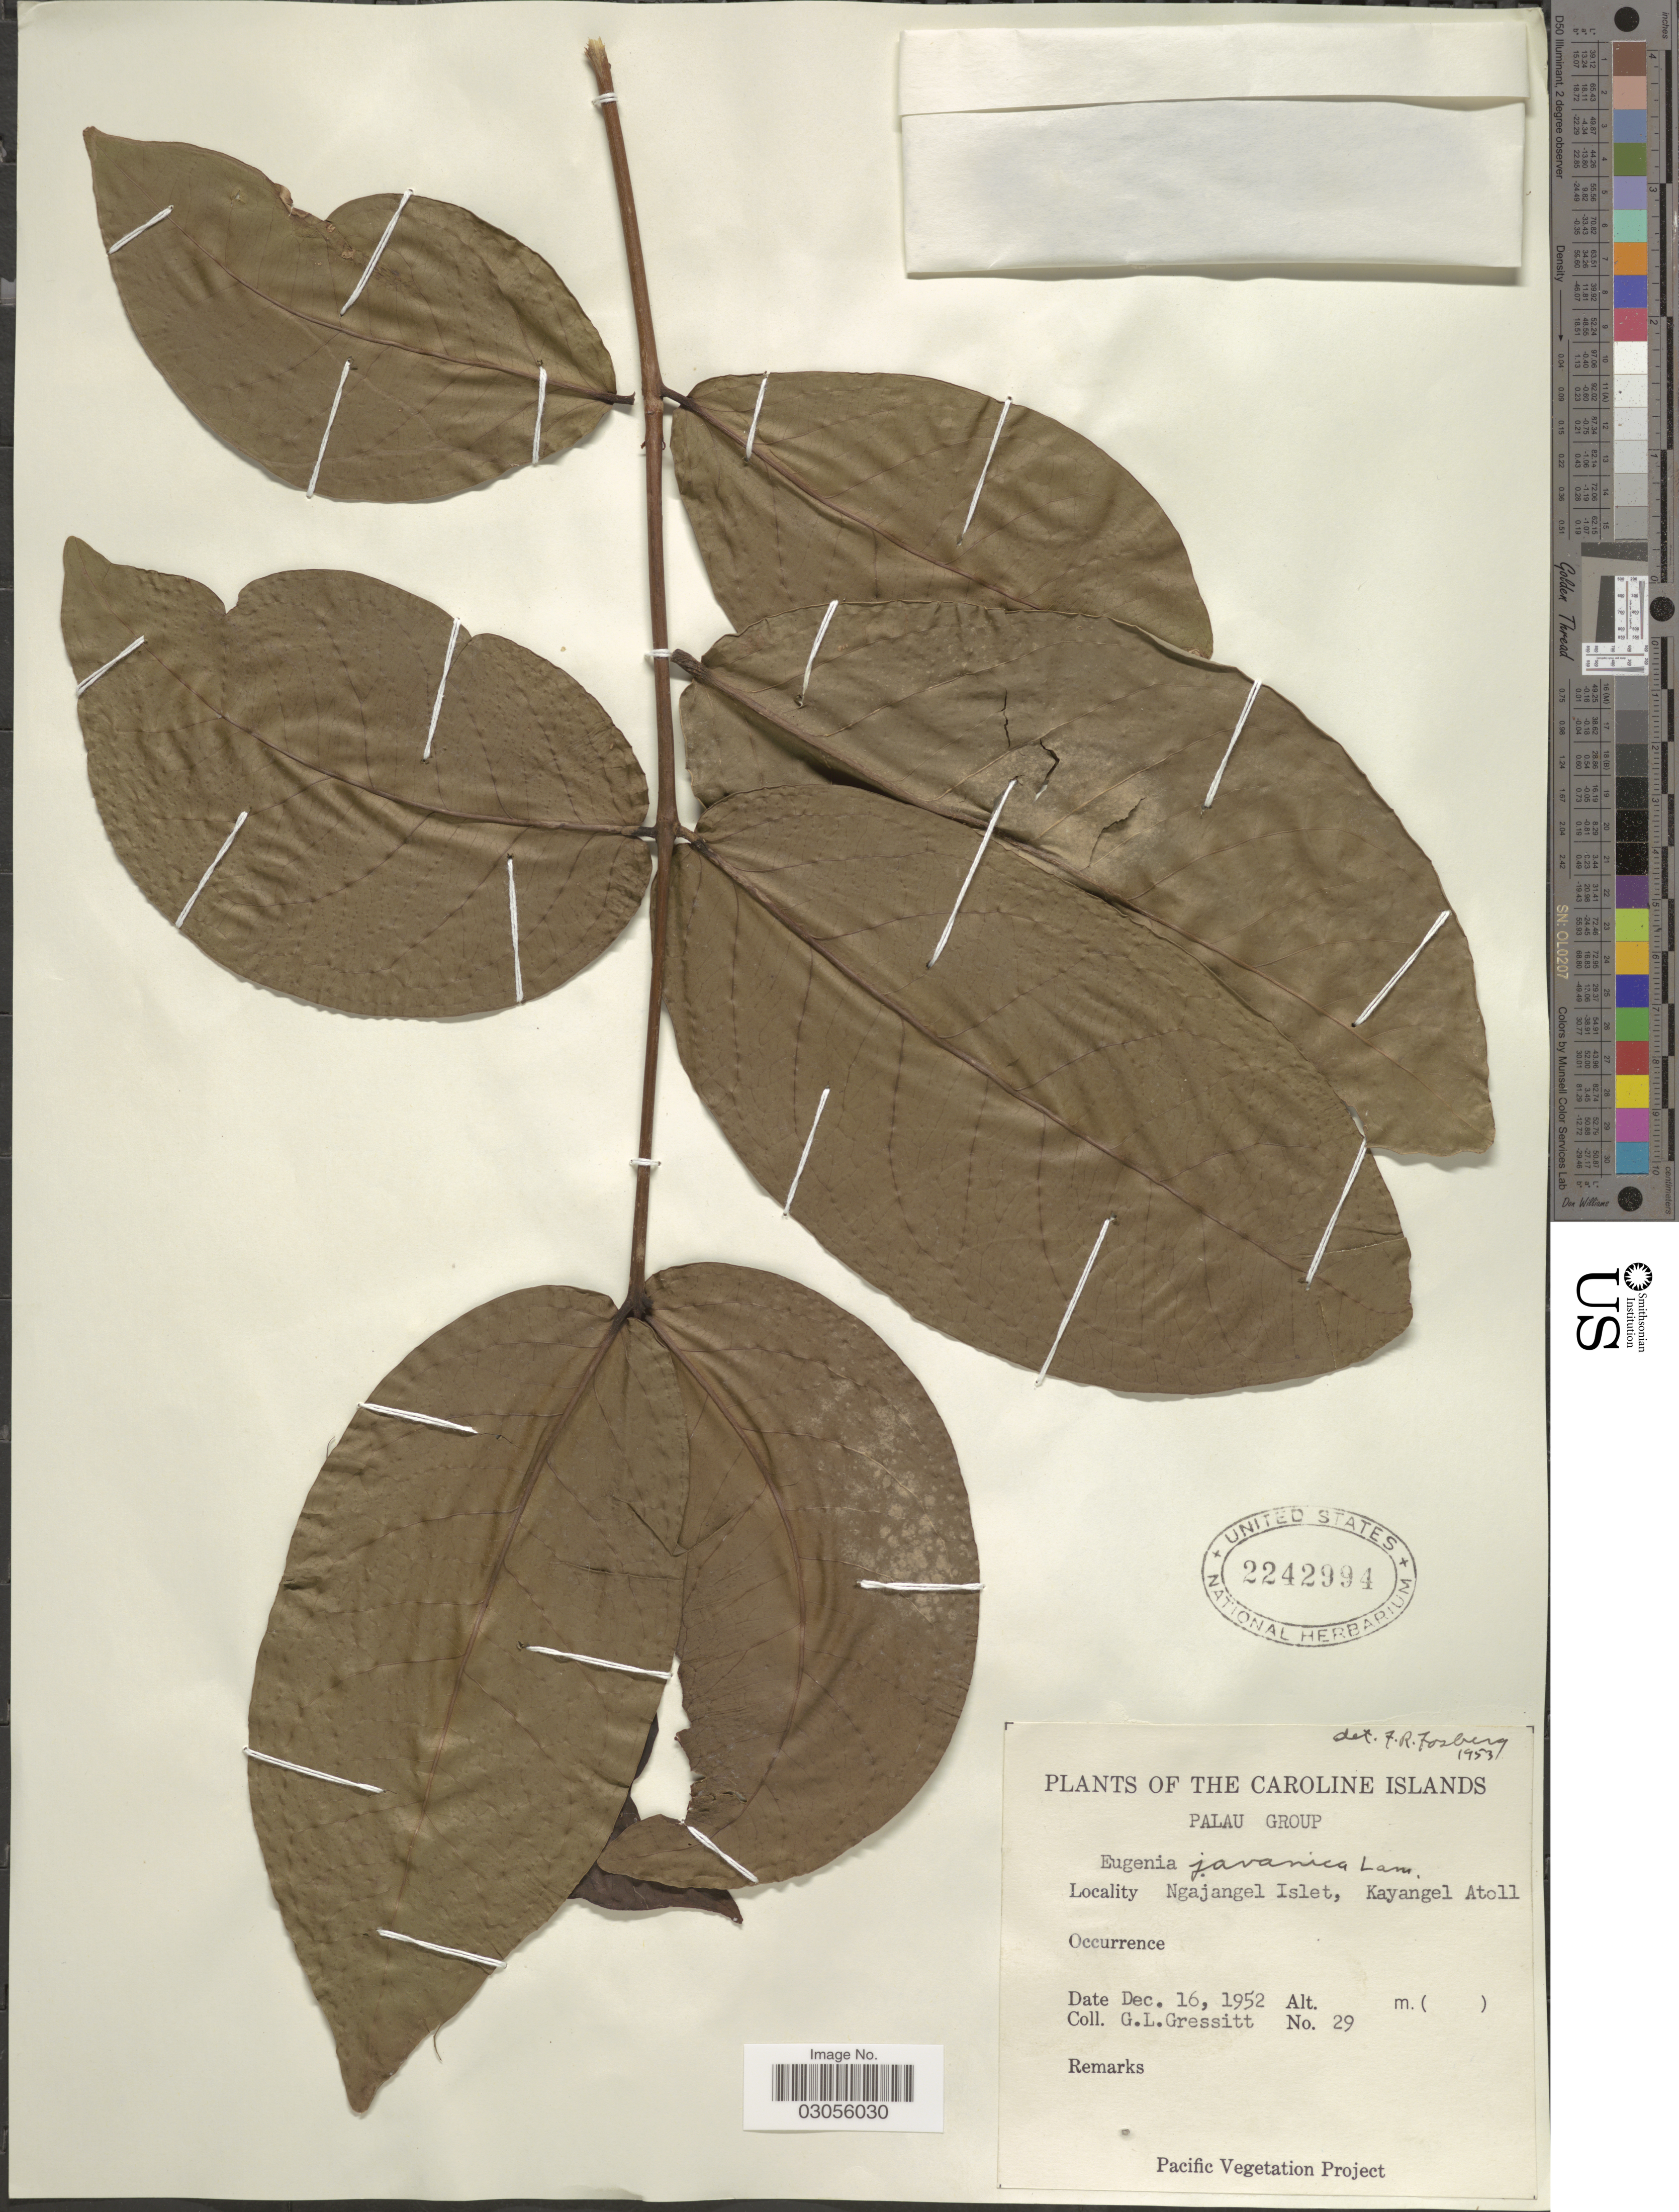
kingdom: Plantae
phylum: Tracheophyta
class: Magnoliopsida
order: Myrtales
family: Myrtaceae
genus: Syzygium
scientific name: Syzygium samarangense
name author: (Blume) Merr. & L.M. Perry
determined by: Strong, Mark T., (BOT), Smithsonian Institution - National Museum of Natural History (UNITED STATES)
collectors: G. Gressitt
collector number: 29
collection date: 1952-12-16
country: Palau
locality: The Caroline Islands, Palau Group. Ngajangel Islet, Kayangel Atoll.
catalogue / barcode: US 2242994